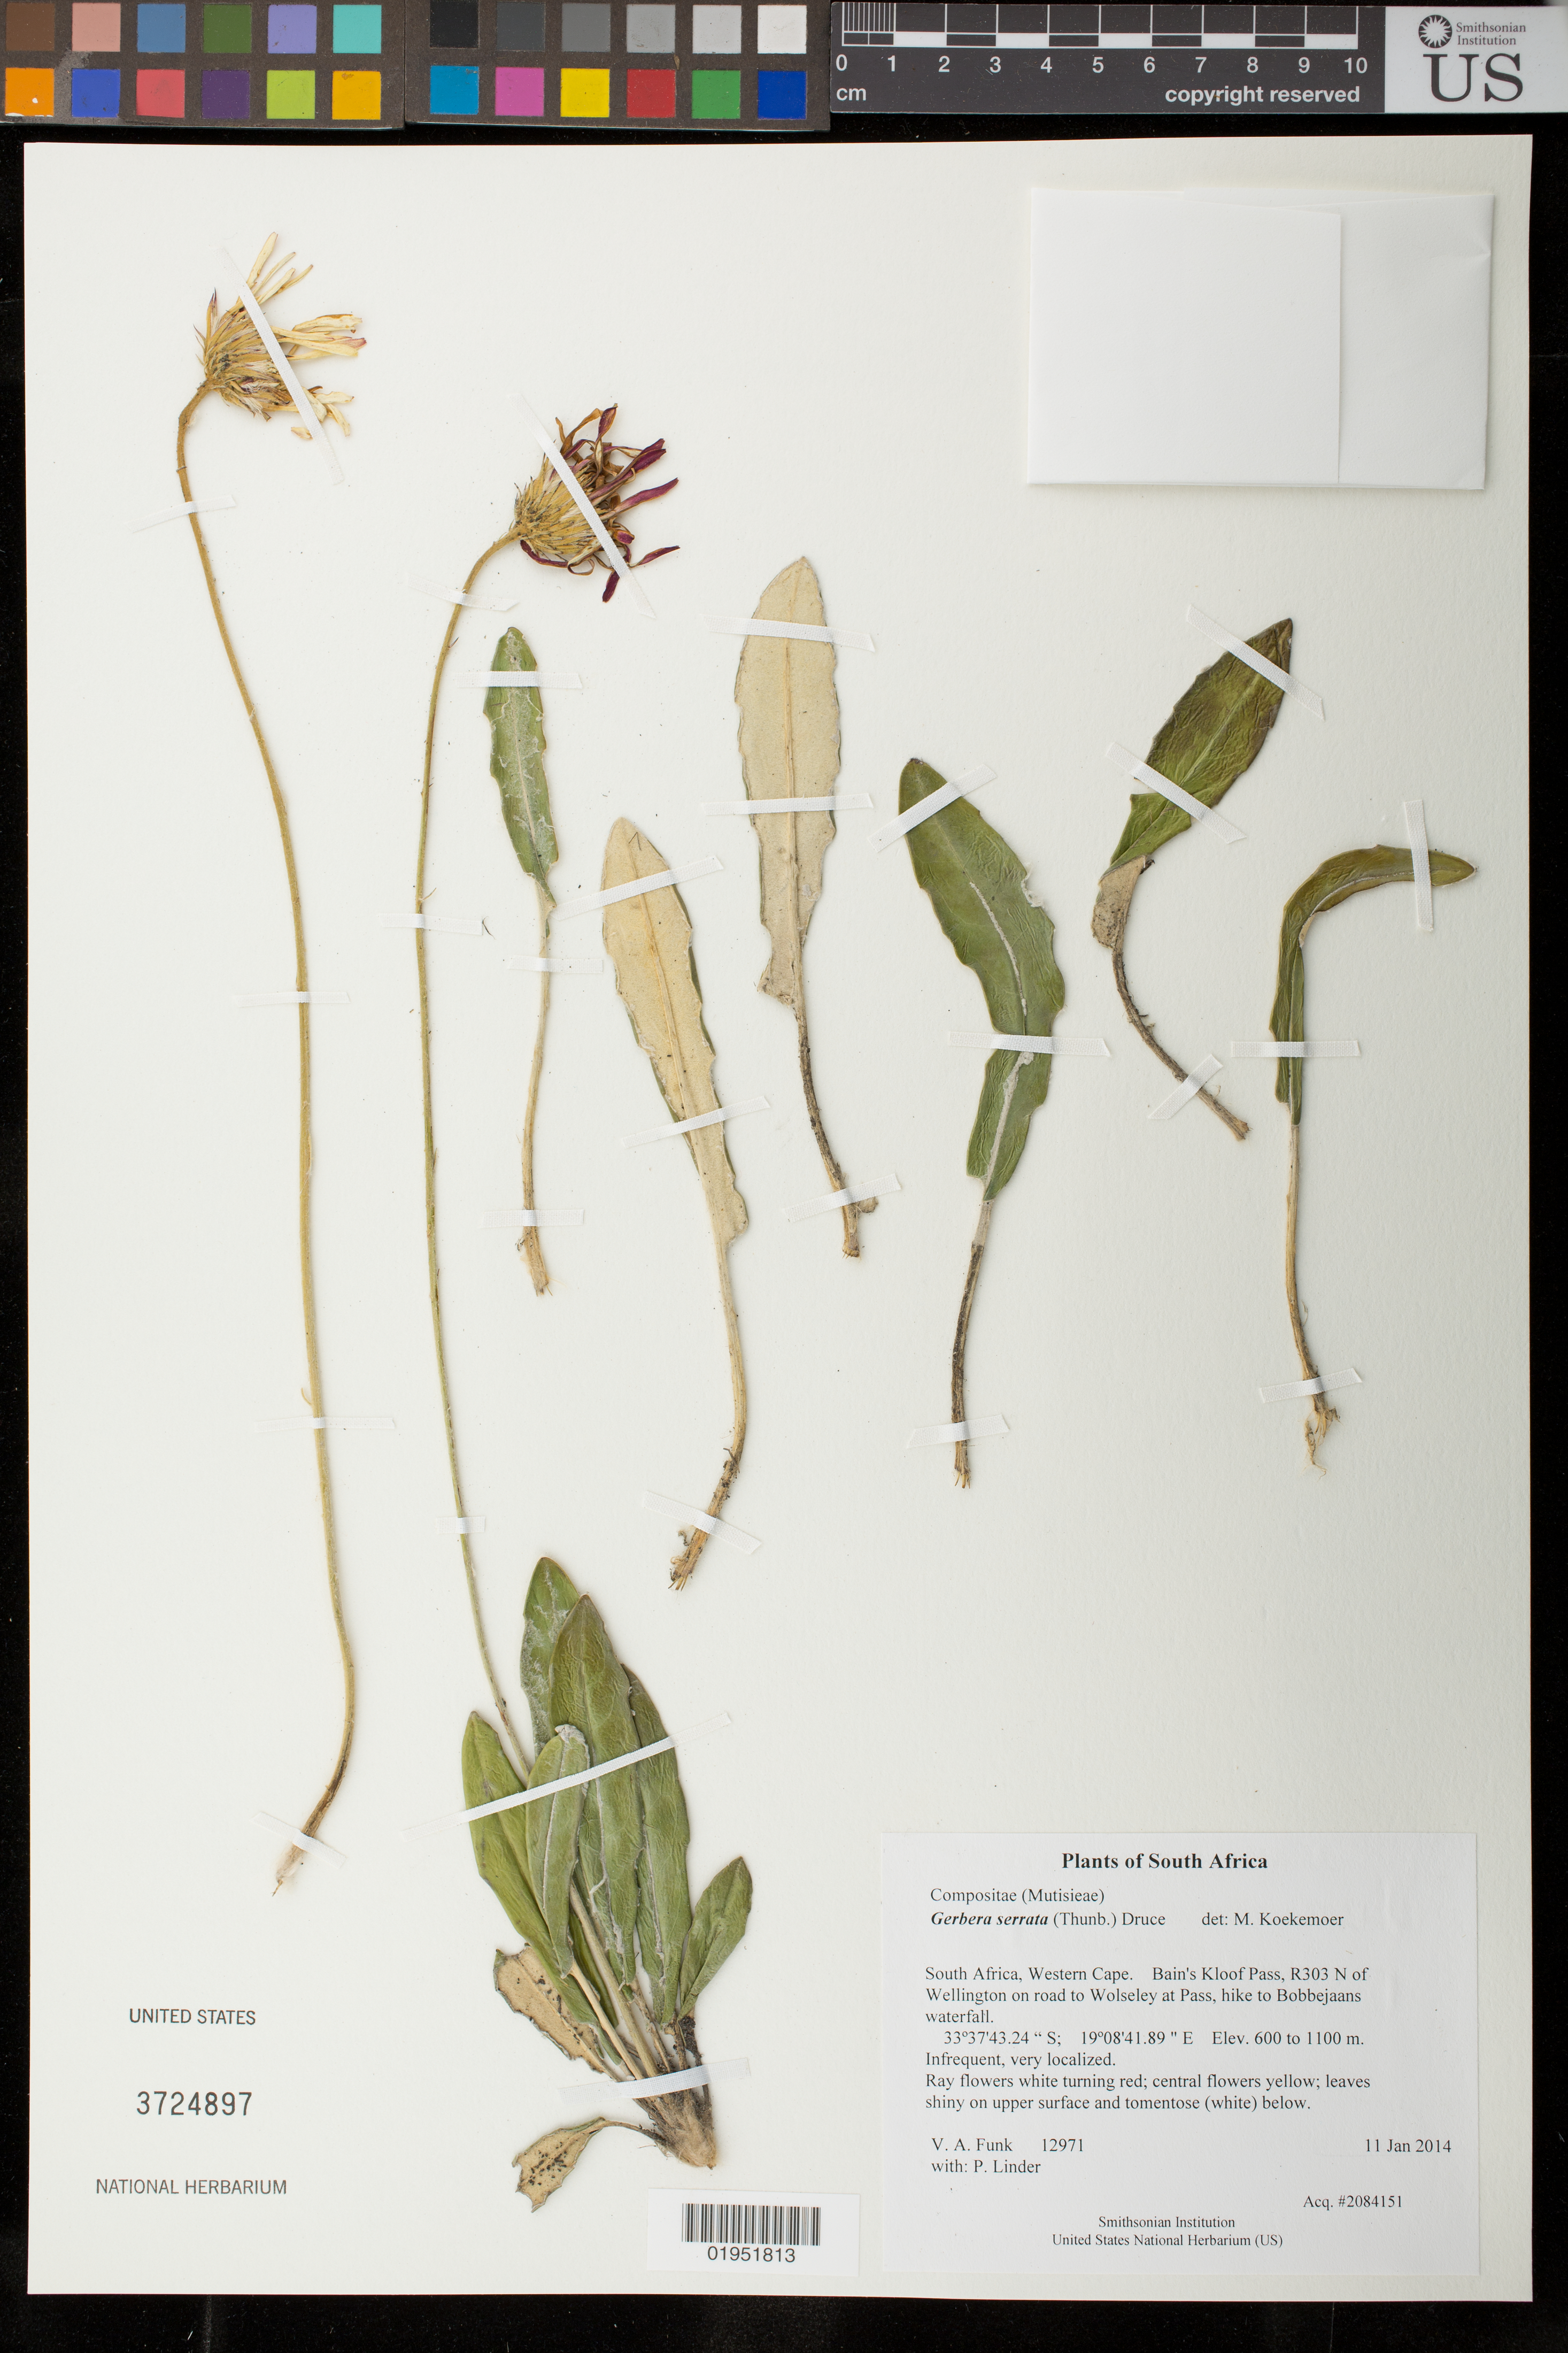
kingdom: Plantae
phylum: Tracheophyta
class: Magnoliopsida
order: Asterales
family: Asteraceae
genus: Gerbera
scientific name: Gerbera serrata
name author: (Thunb.) Druce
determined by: Koekemoer, M.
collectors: P. Linder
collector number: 12971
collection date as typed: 11 Jan 2014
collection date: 2014-01-11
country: South Africa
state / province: Western Cape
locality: Bain's Kloof Pass, R303 N of Wellington on road to Wolseley at Pass, hike to Bobbejaans waterfall.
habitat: Infrequent, very localized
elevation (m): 600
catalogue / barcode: US 3724897